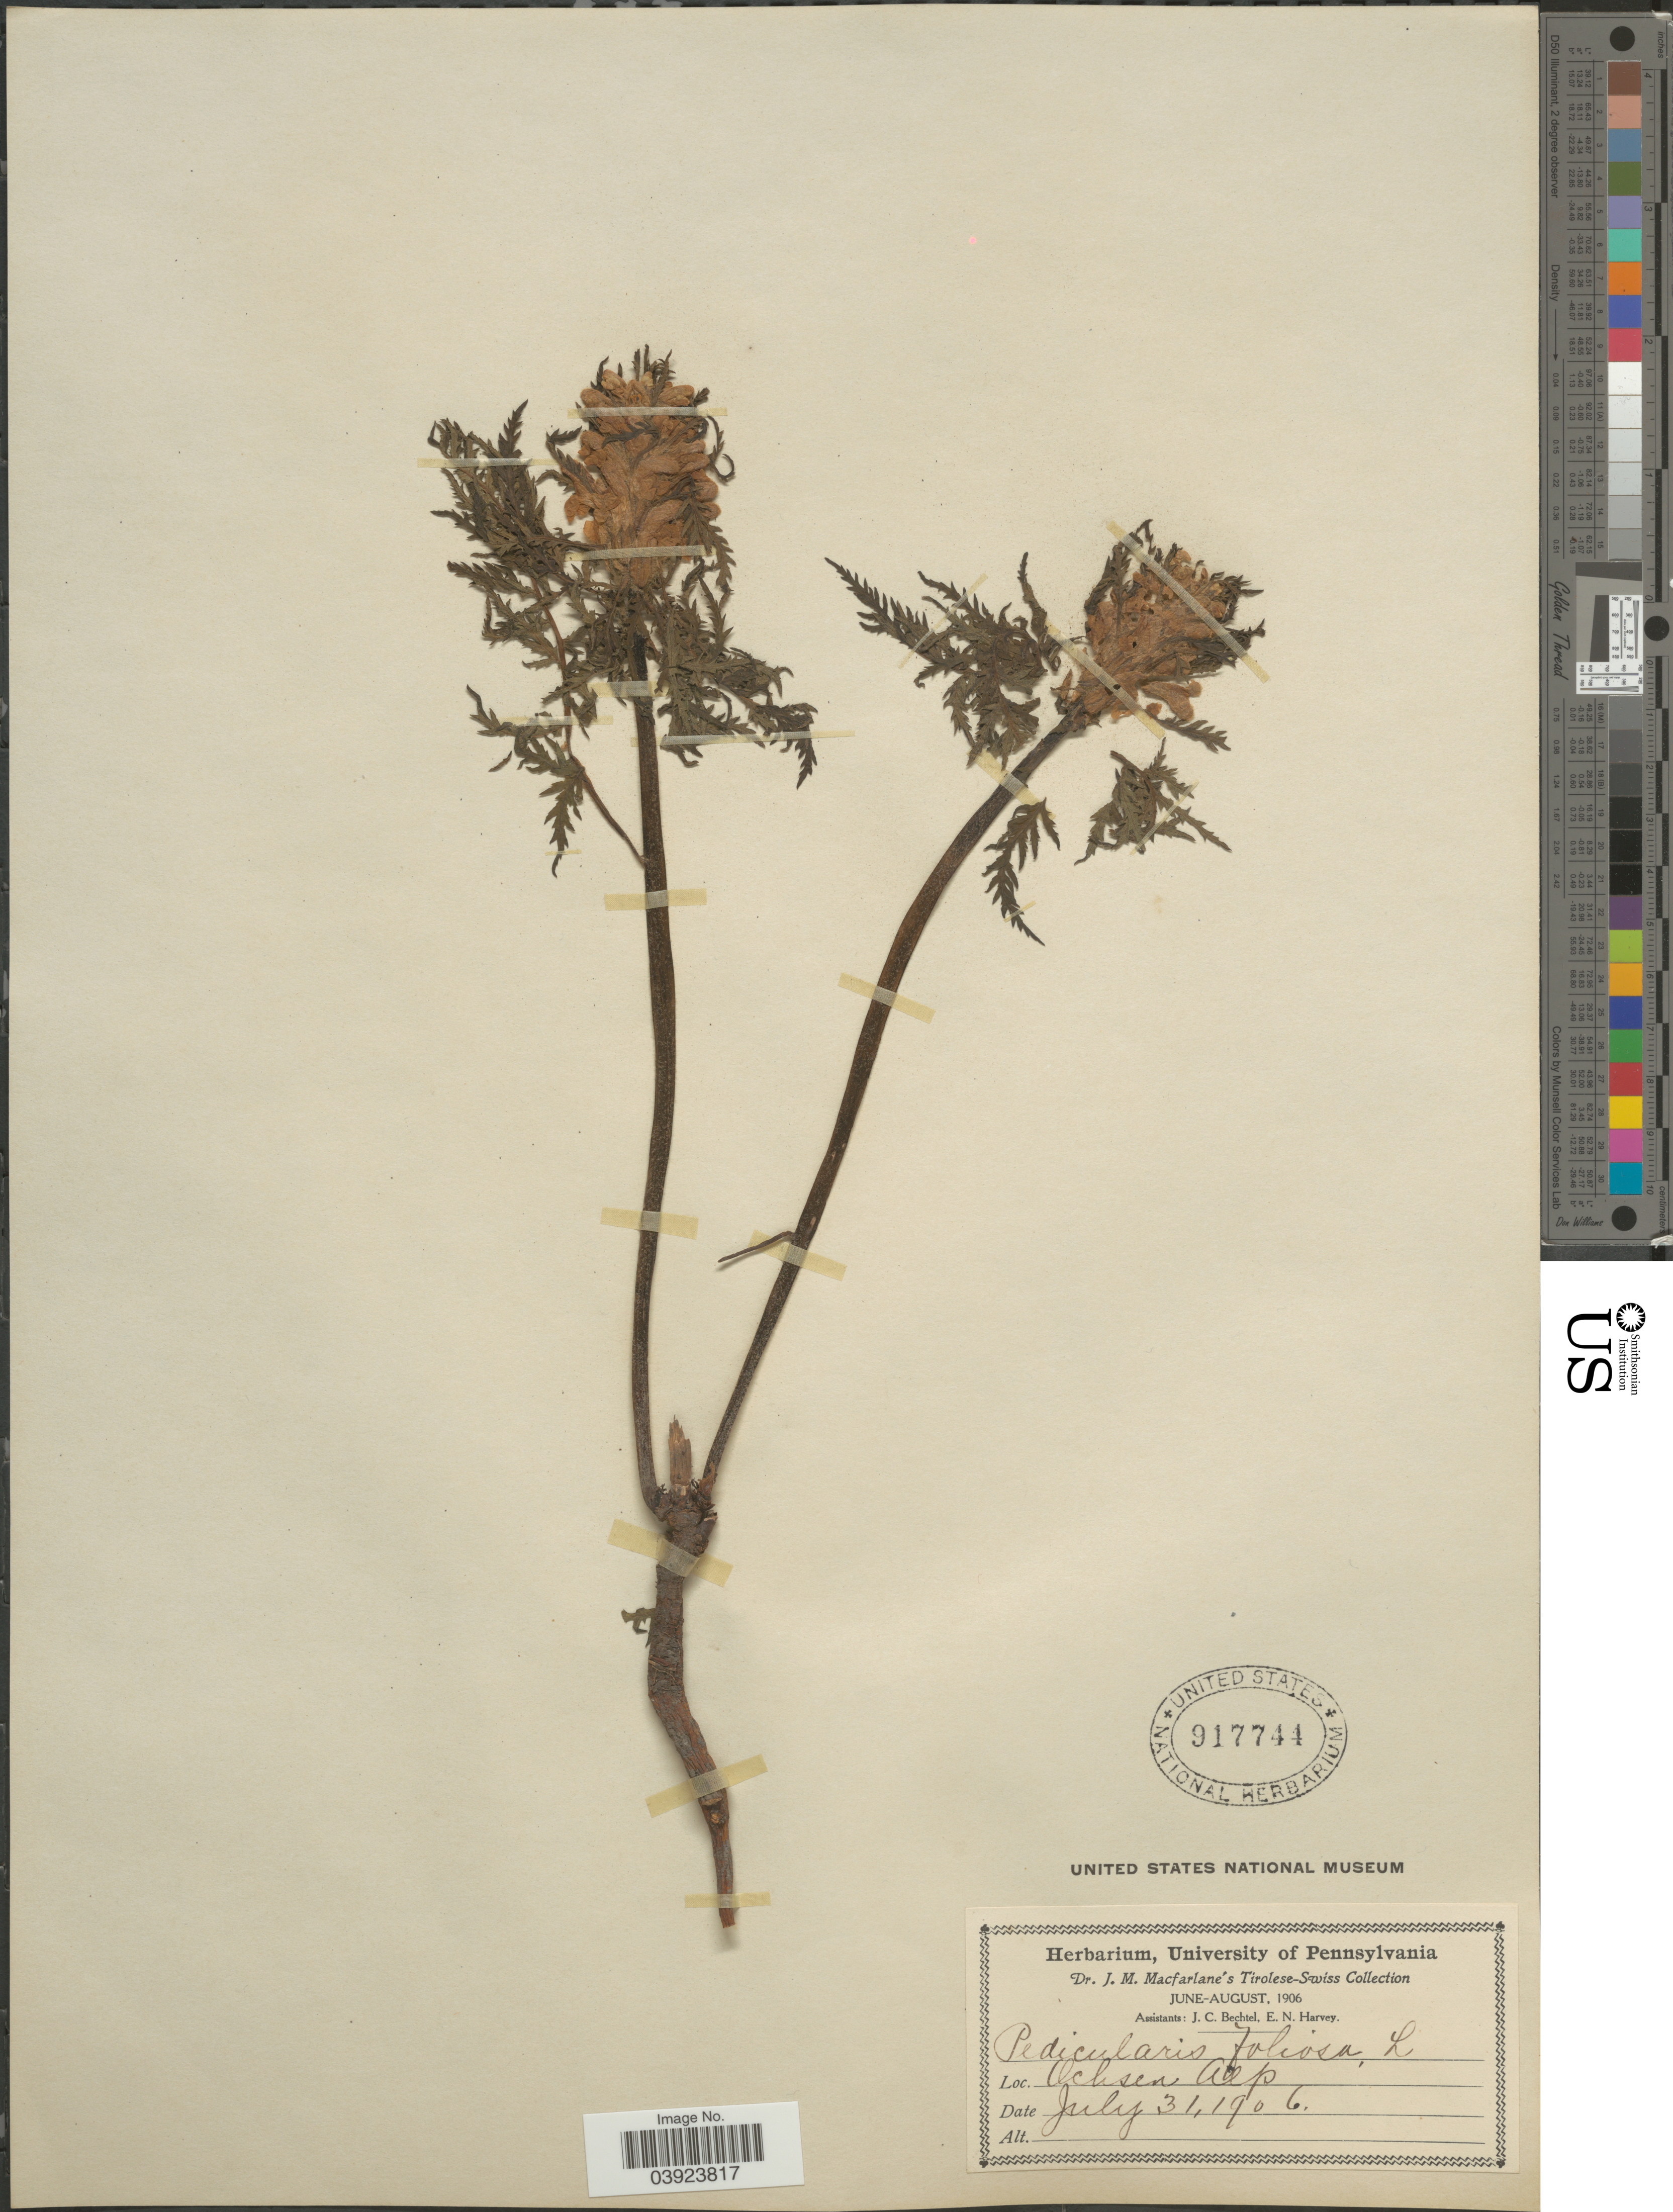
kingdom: Plantae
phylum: Tracheophyta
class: Magnoliopsida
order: Lamiales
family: Orobanchaceae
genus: Pedicularis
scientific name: Pedicularis foliosa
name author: L.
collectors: J. Macfarlane, J. Bechtel & E. Harvey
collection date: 1906-07-31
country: Switzerland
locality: Ochsen, Alp.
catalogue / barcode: US 917744